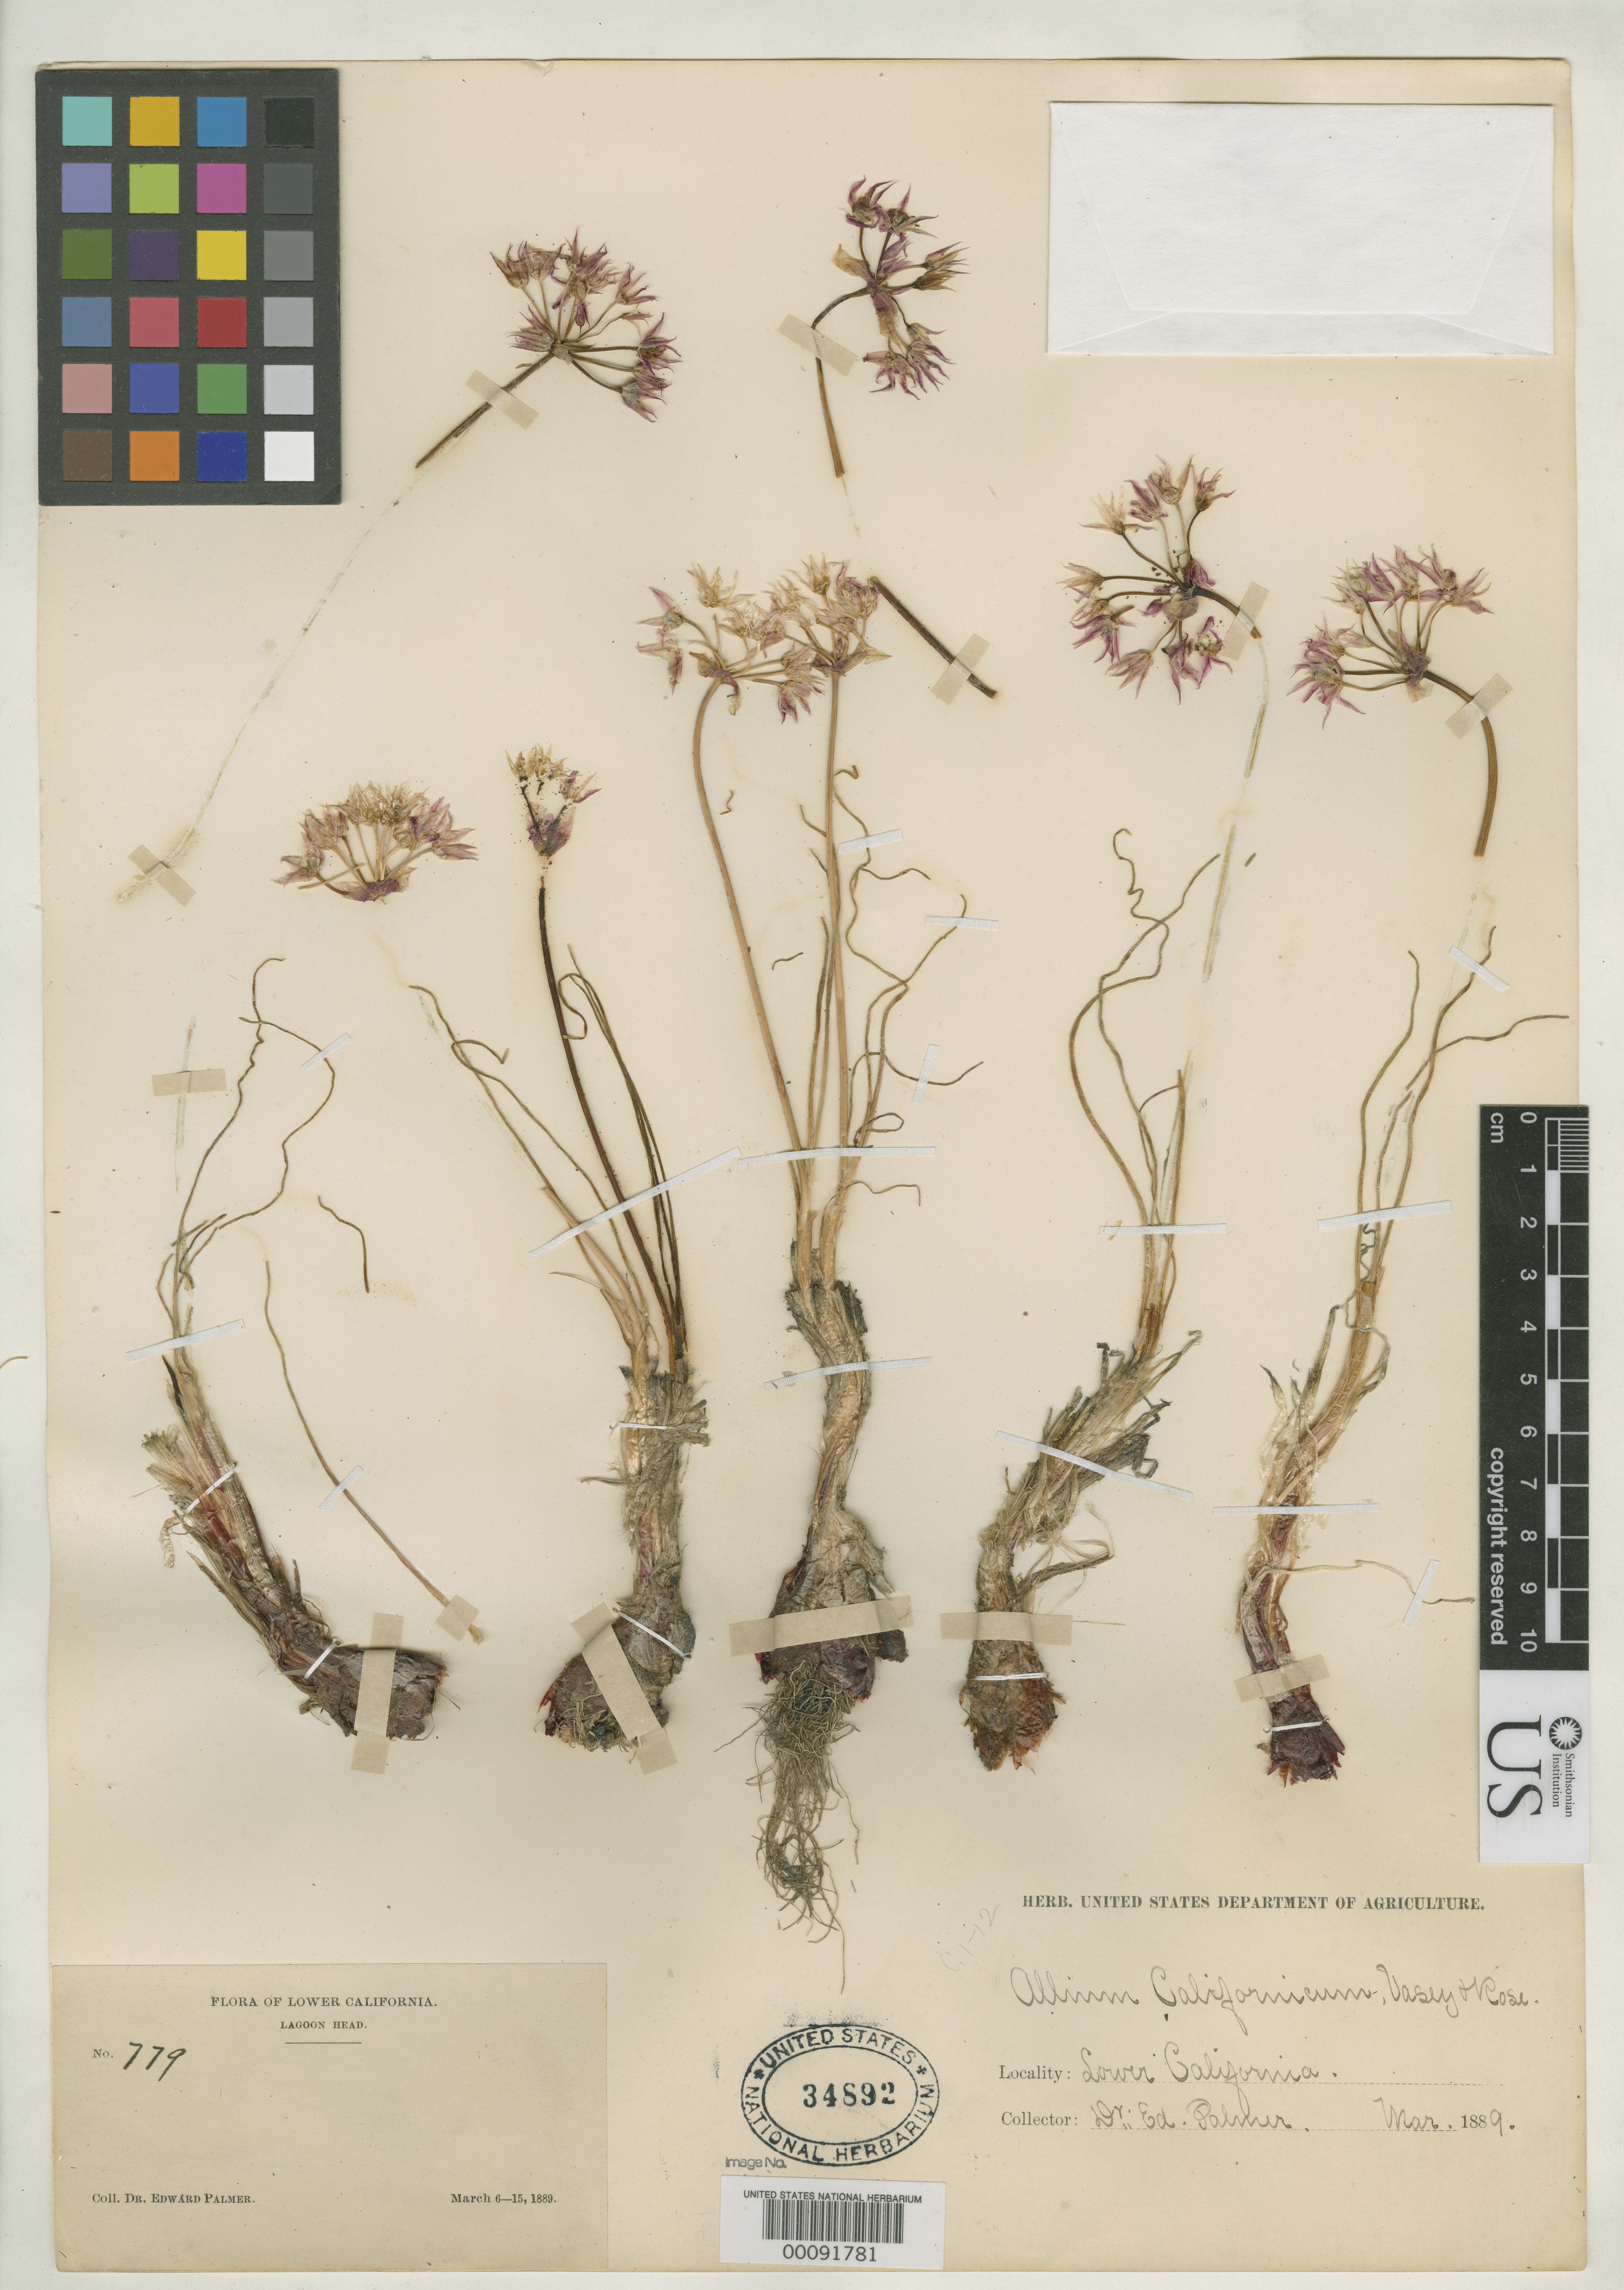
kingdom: Plantae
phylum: Tracheophyta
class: Liliopsida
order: Asparagales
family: Amaryllidaceae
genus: Allium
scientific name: Allium californicum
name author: Rose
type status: Type Collection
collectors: E. Palmer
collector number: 779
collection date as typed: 06 Mar 1889 to 15 Mar 1889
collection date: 1889-03-06/1889-03-15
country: Mexico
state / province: Baja California Norte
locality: Lagoon Head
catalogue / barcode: US 34892